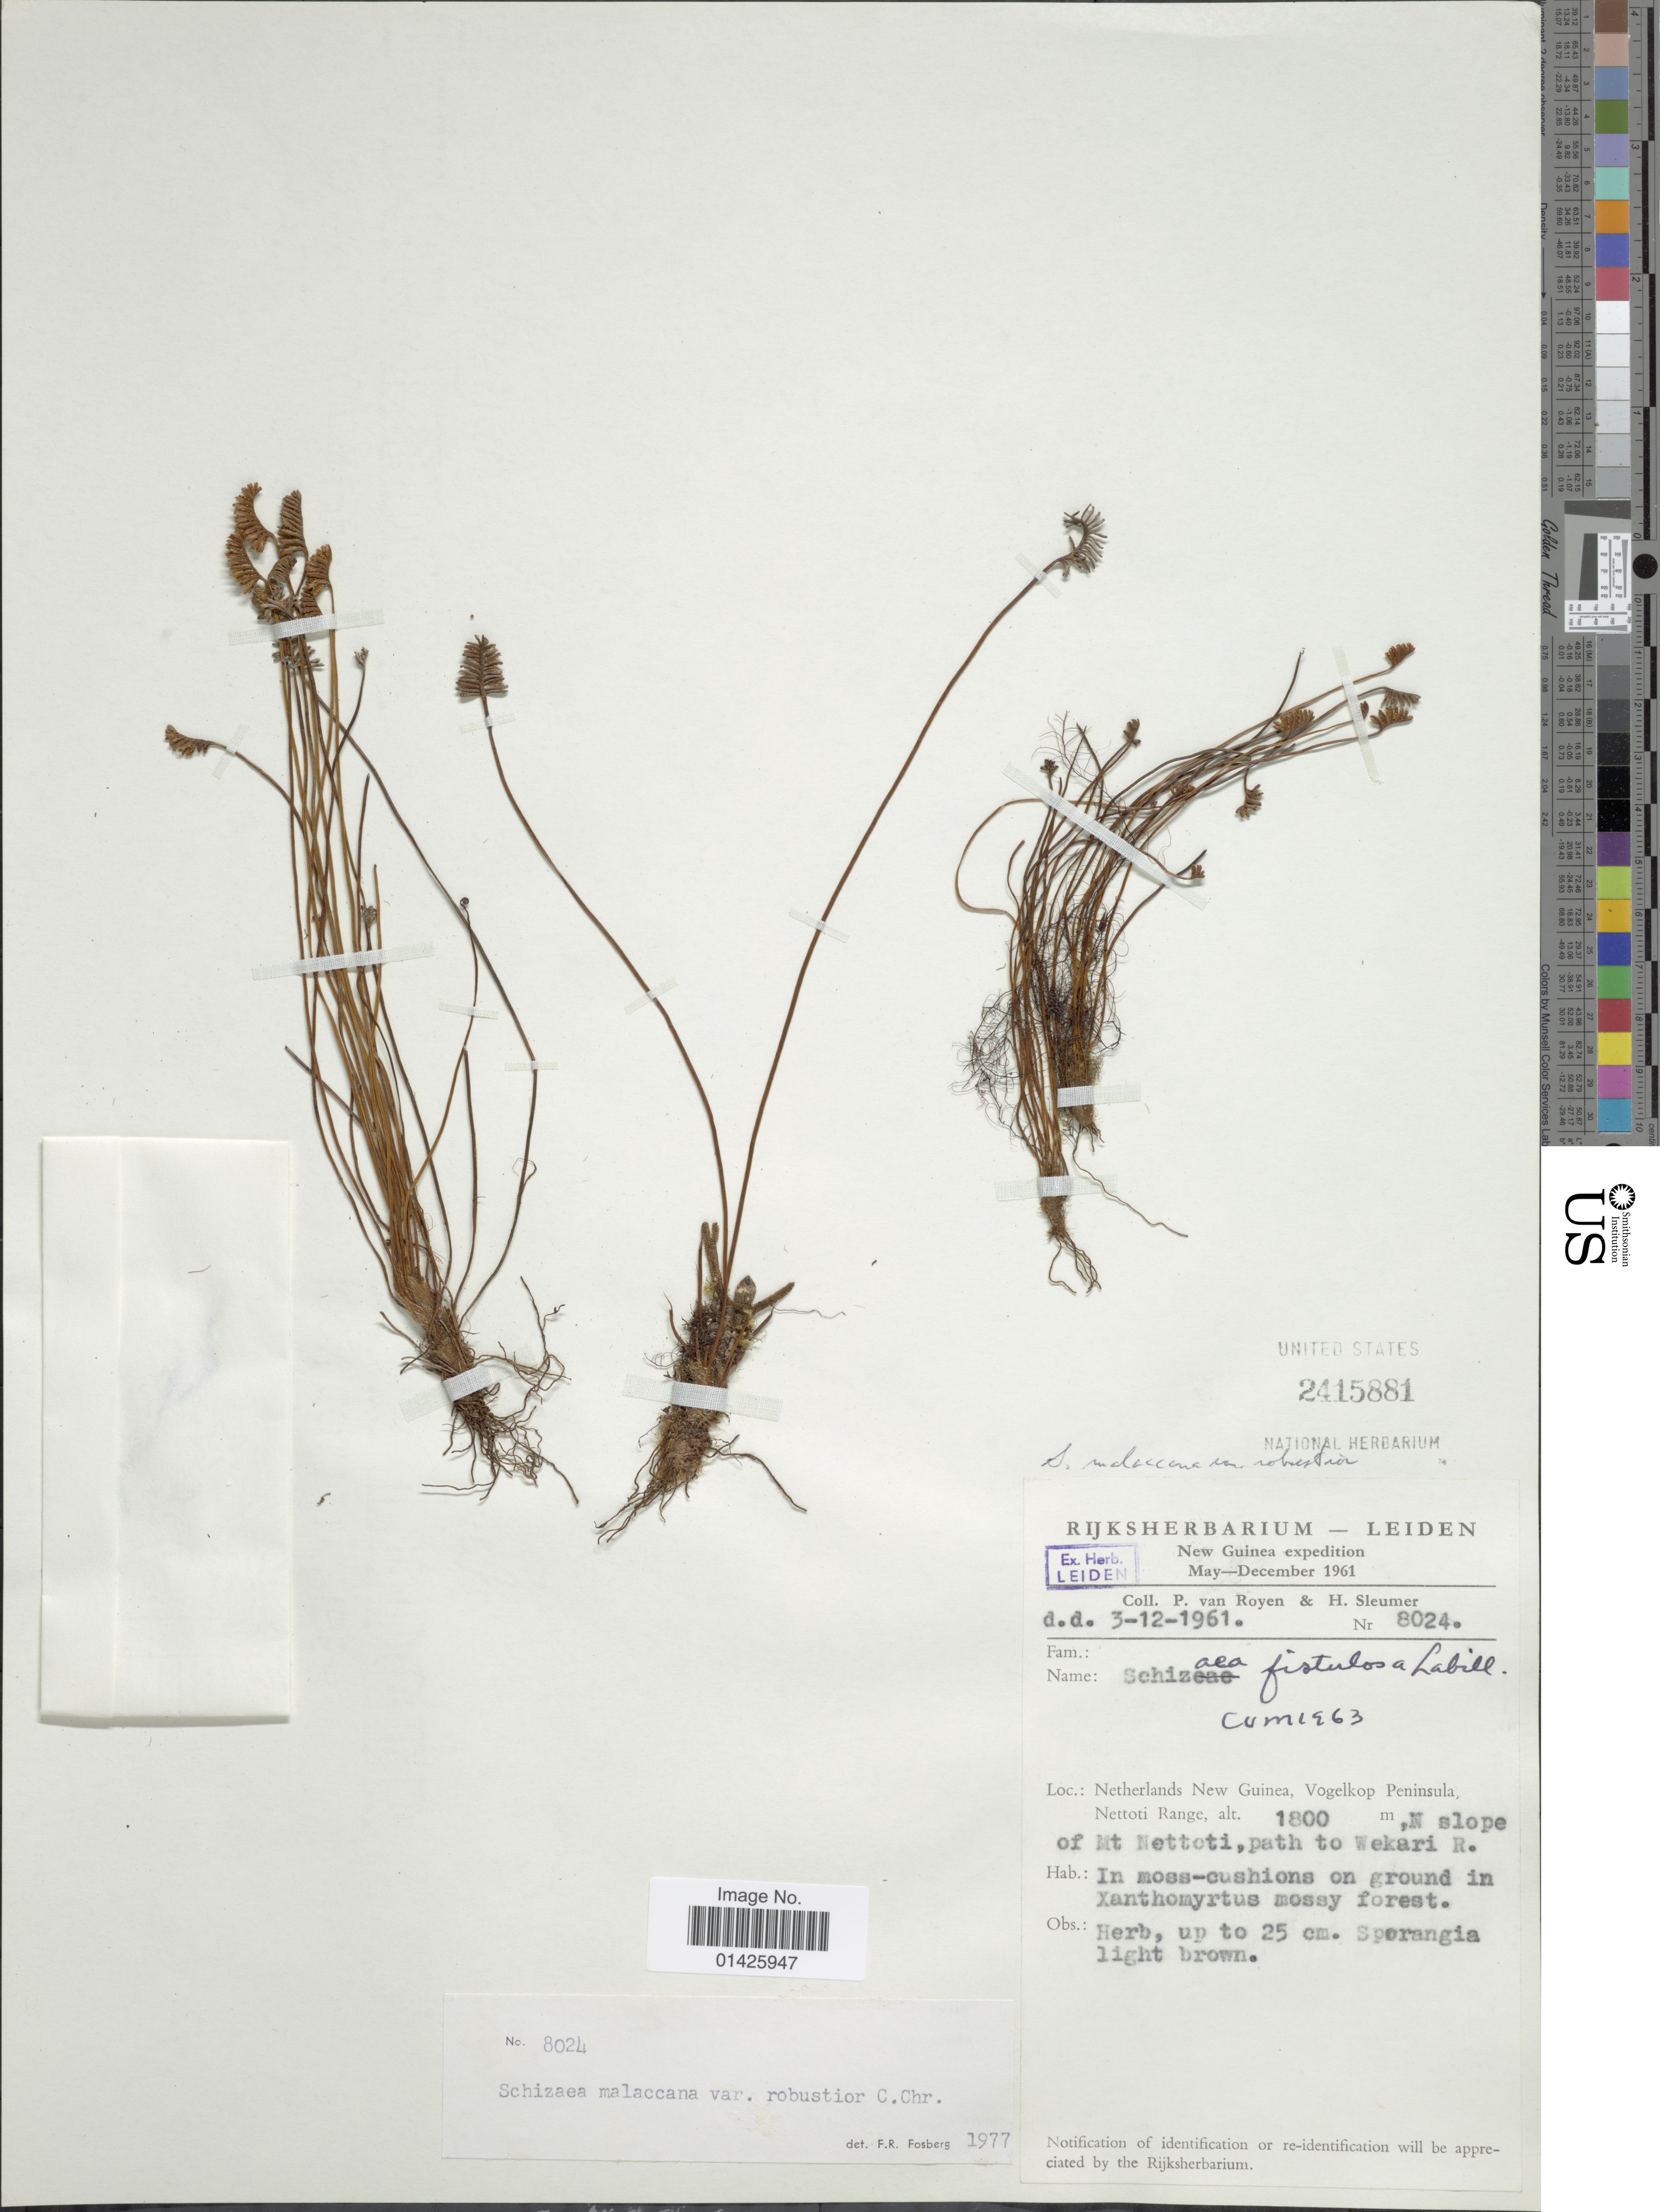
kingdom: Plantae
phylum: Tracheophyta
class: Polypodiopsida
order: Schizaeales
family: Schizaeaceae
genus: Schizaea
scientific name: Schizaea malaccana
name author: Baker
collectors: P. van Royen & H. O. Sleumer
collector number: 8024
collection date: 1961-12-03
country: Indonesia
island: New Guinea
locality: Netherlands New Guinea, Vogelkop Pennisula, Nettoti Range, N slope of Nettoti, path to Wekari R.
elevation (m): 1800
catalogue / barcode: US 2415881